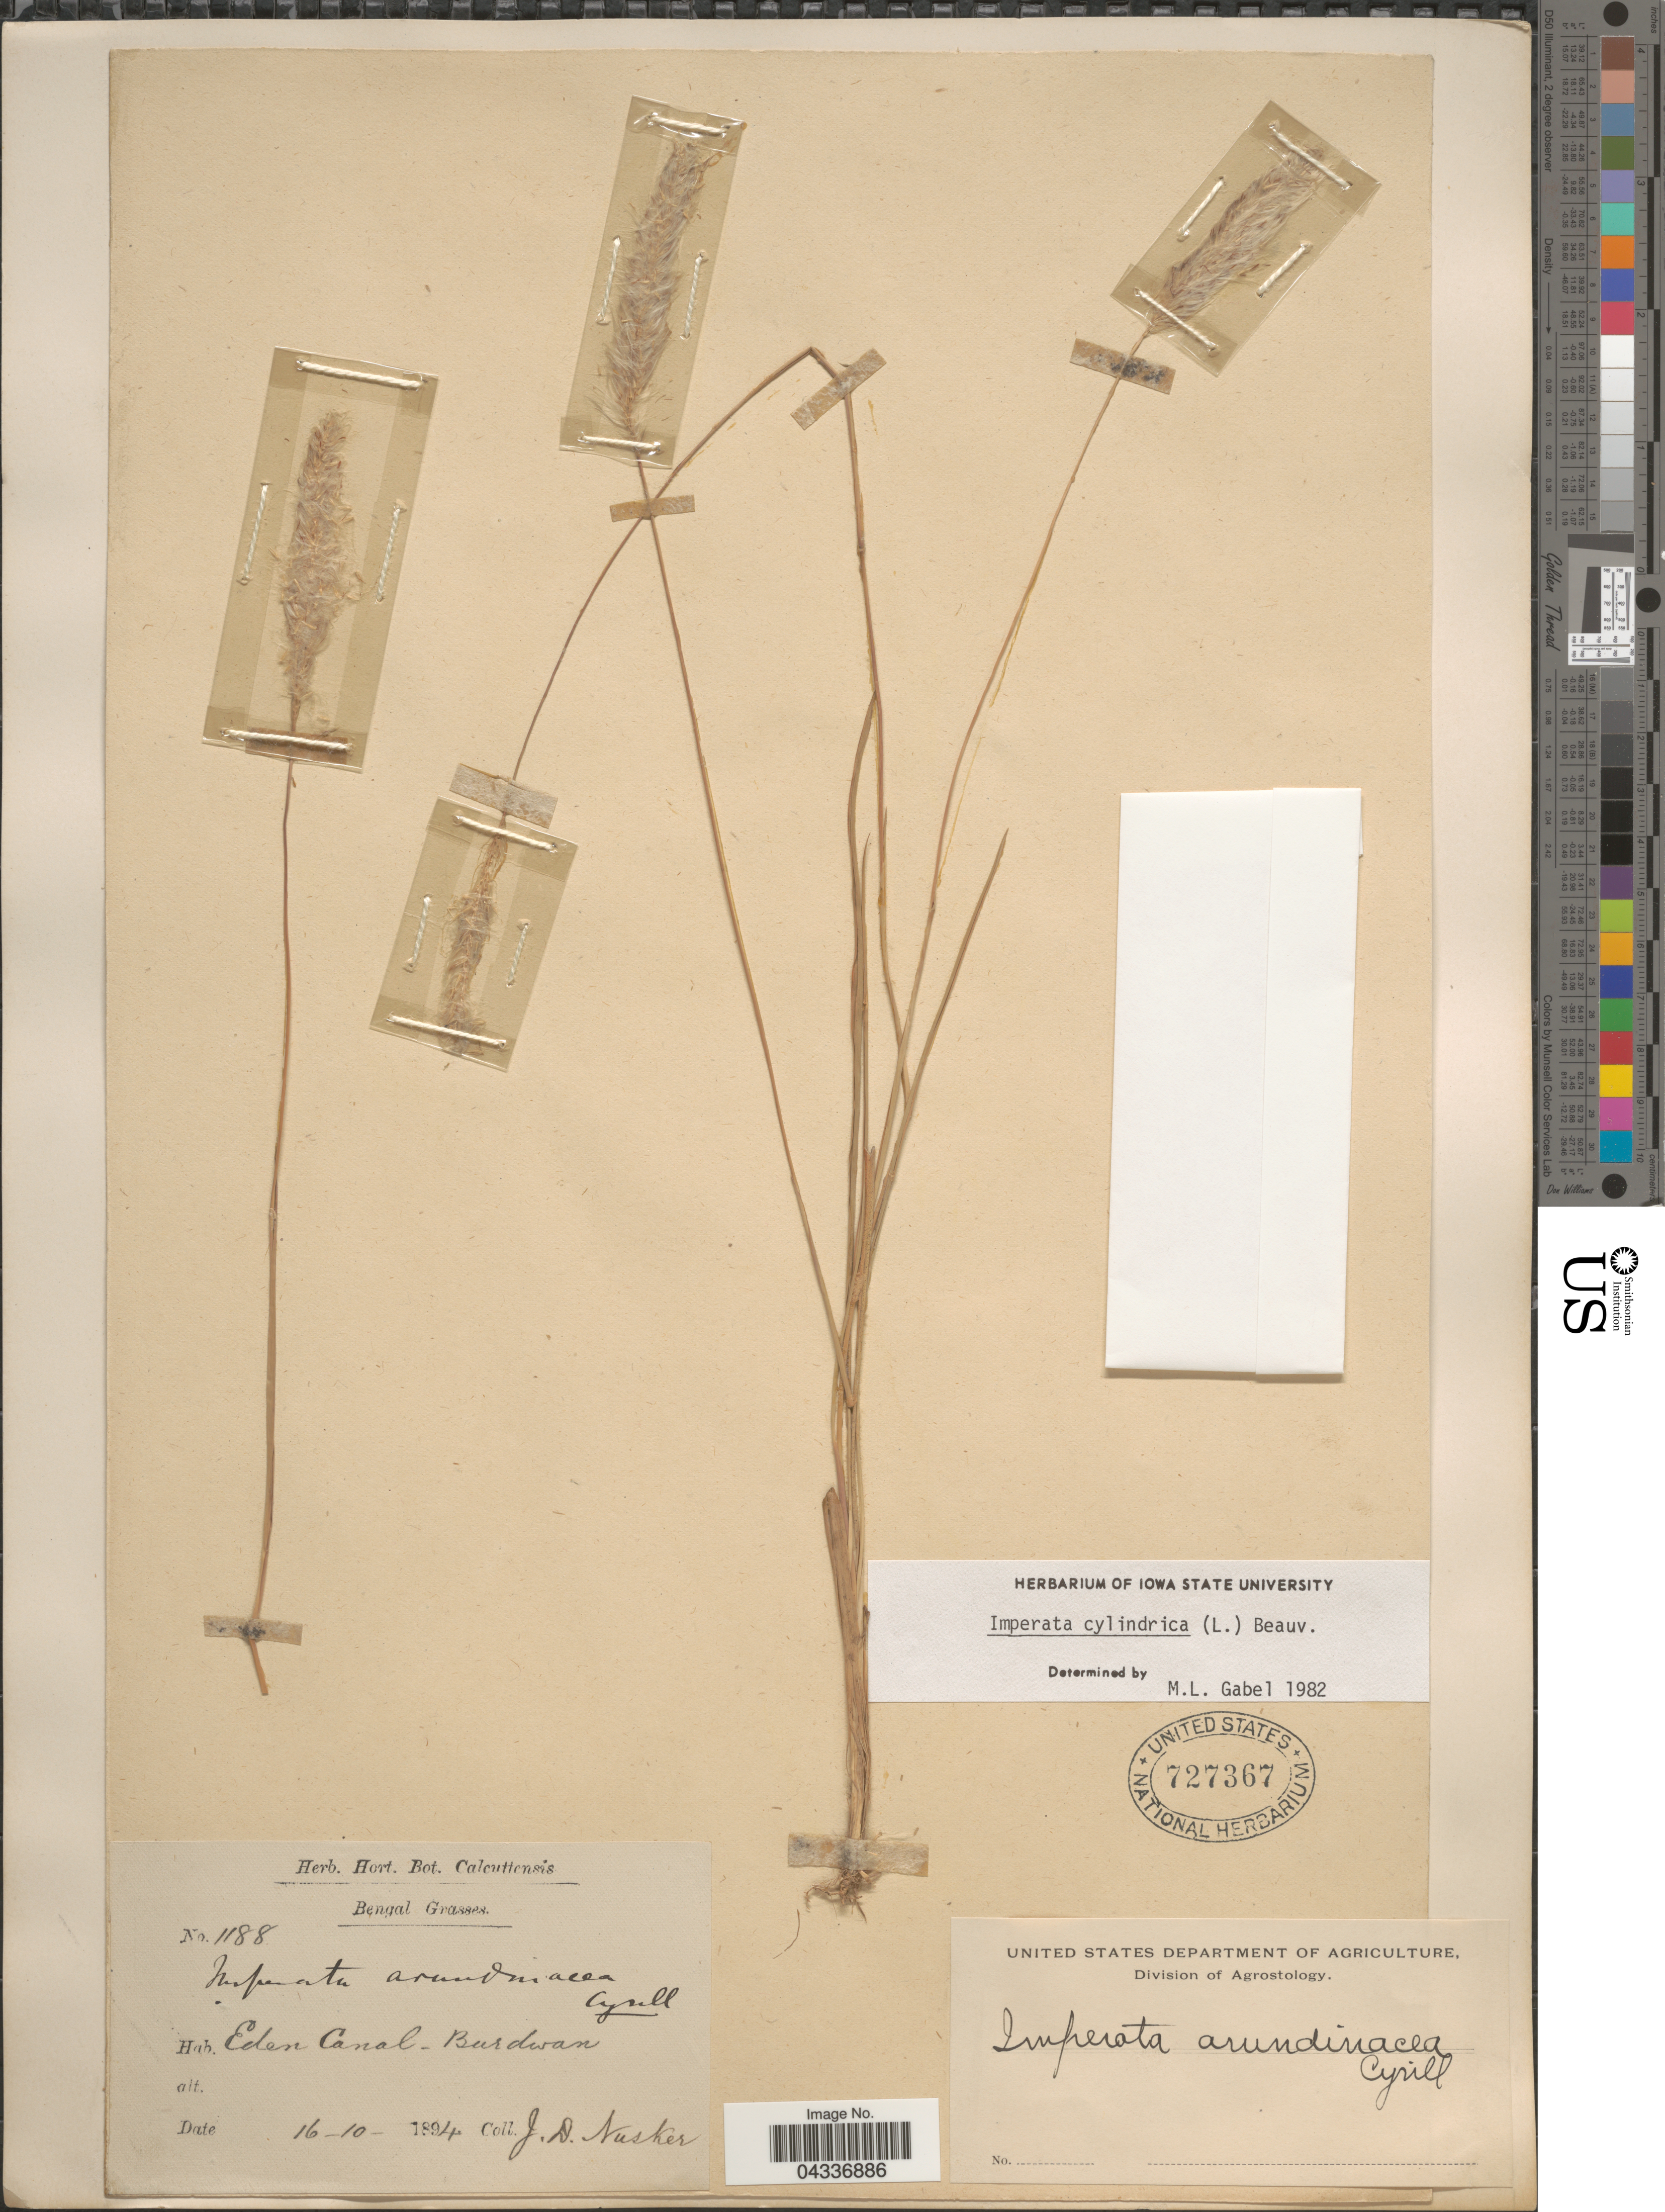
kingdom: Plantae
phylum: Tracheophyta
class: Liliopsida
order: Poales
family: Poaceae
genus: Imperata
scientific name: Imperata cylindrica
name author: (L.) P. Beauv.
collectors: J. Nusker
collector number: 1188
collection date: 1894-10-16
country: India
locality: Bengal. Eden Canal - Burdwan.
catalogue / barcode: US 727367